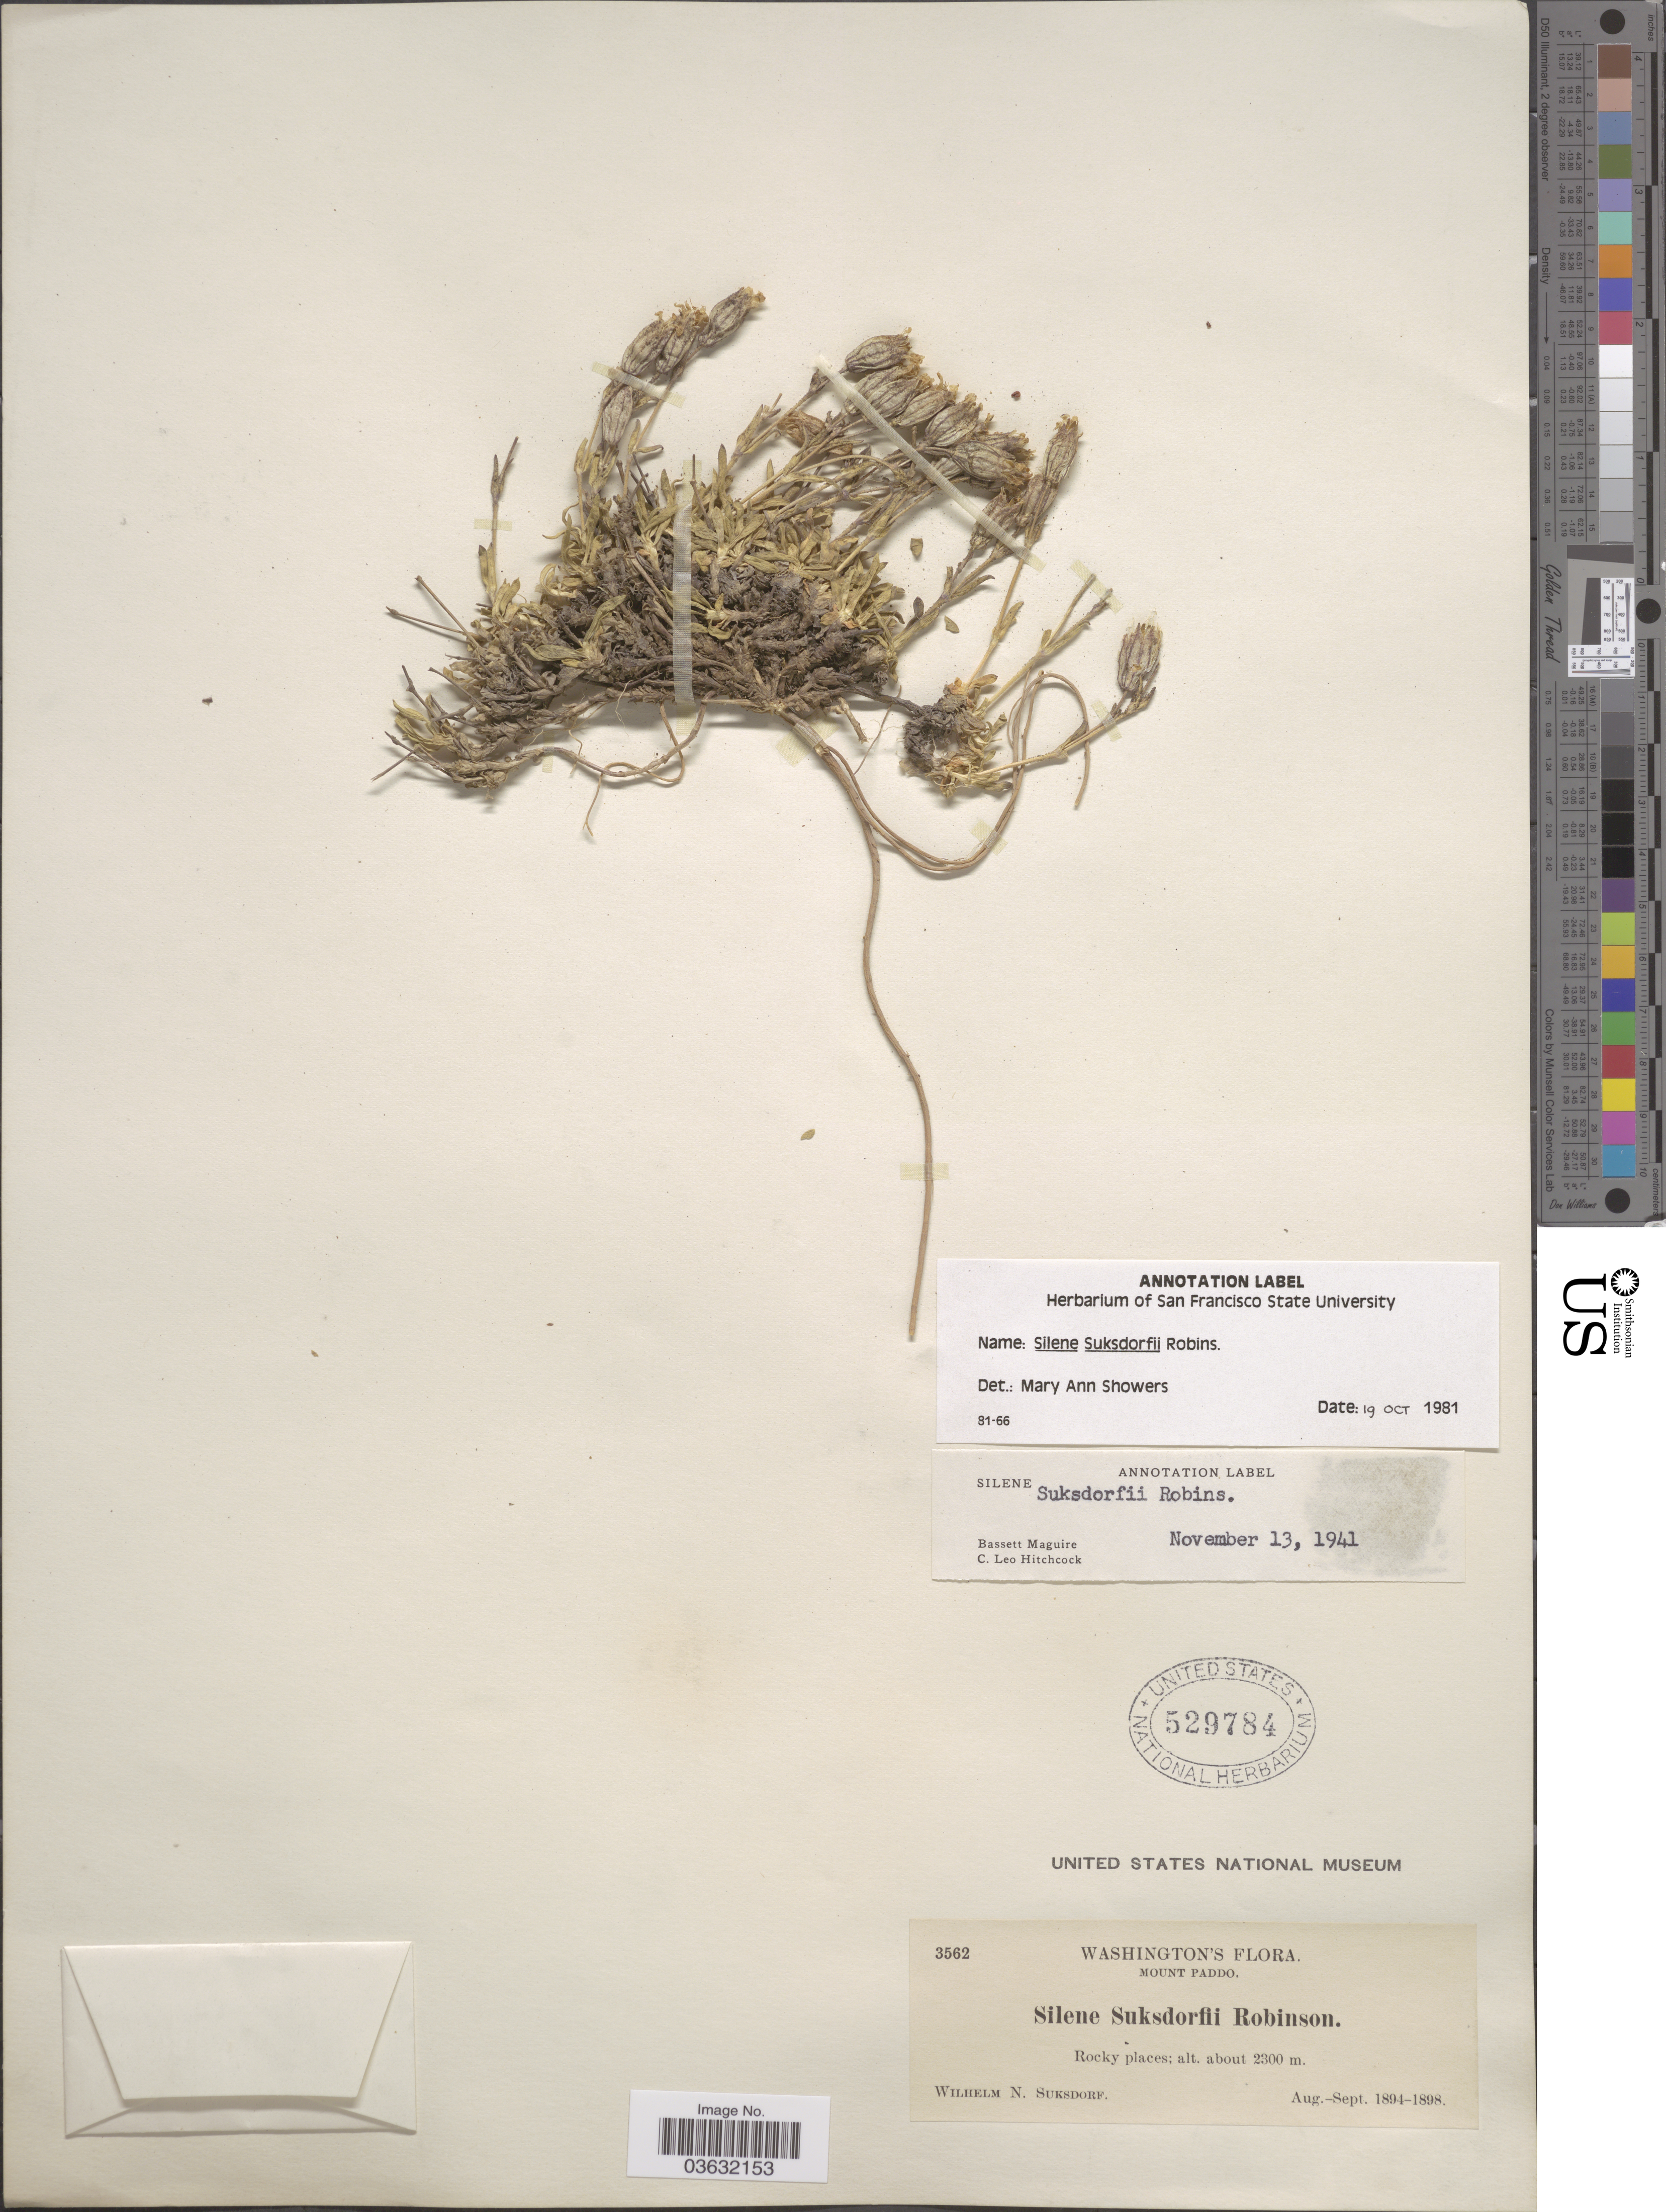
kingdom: Plantae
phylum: Tracheophyta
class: Magnoliopsida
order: Caryophyllales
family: Caryophyllaceae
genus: Silene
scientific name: Silene suksdorfii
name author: B.L. Rob.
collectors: W. N. Suksdorf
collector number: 3562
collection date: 1894-08/1898-09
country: United States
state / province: Washington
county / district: Skamania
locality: Mount Paddo.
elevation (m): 2300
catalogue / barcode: US 529784